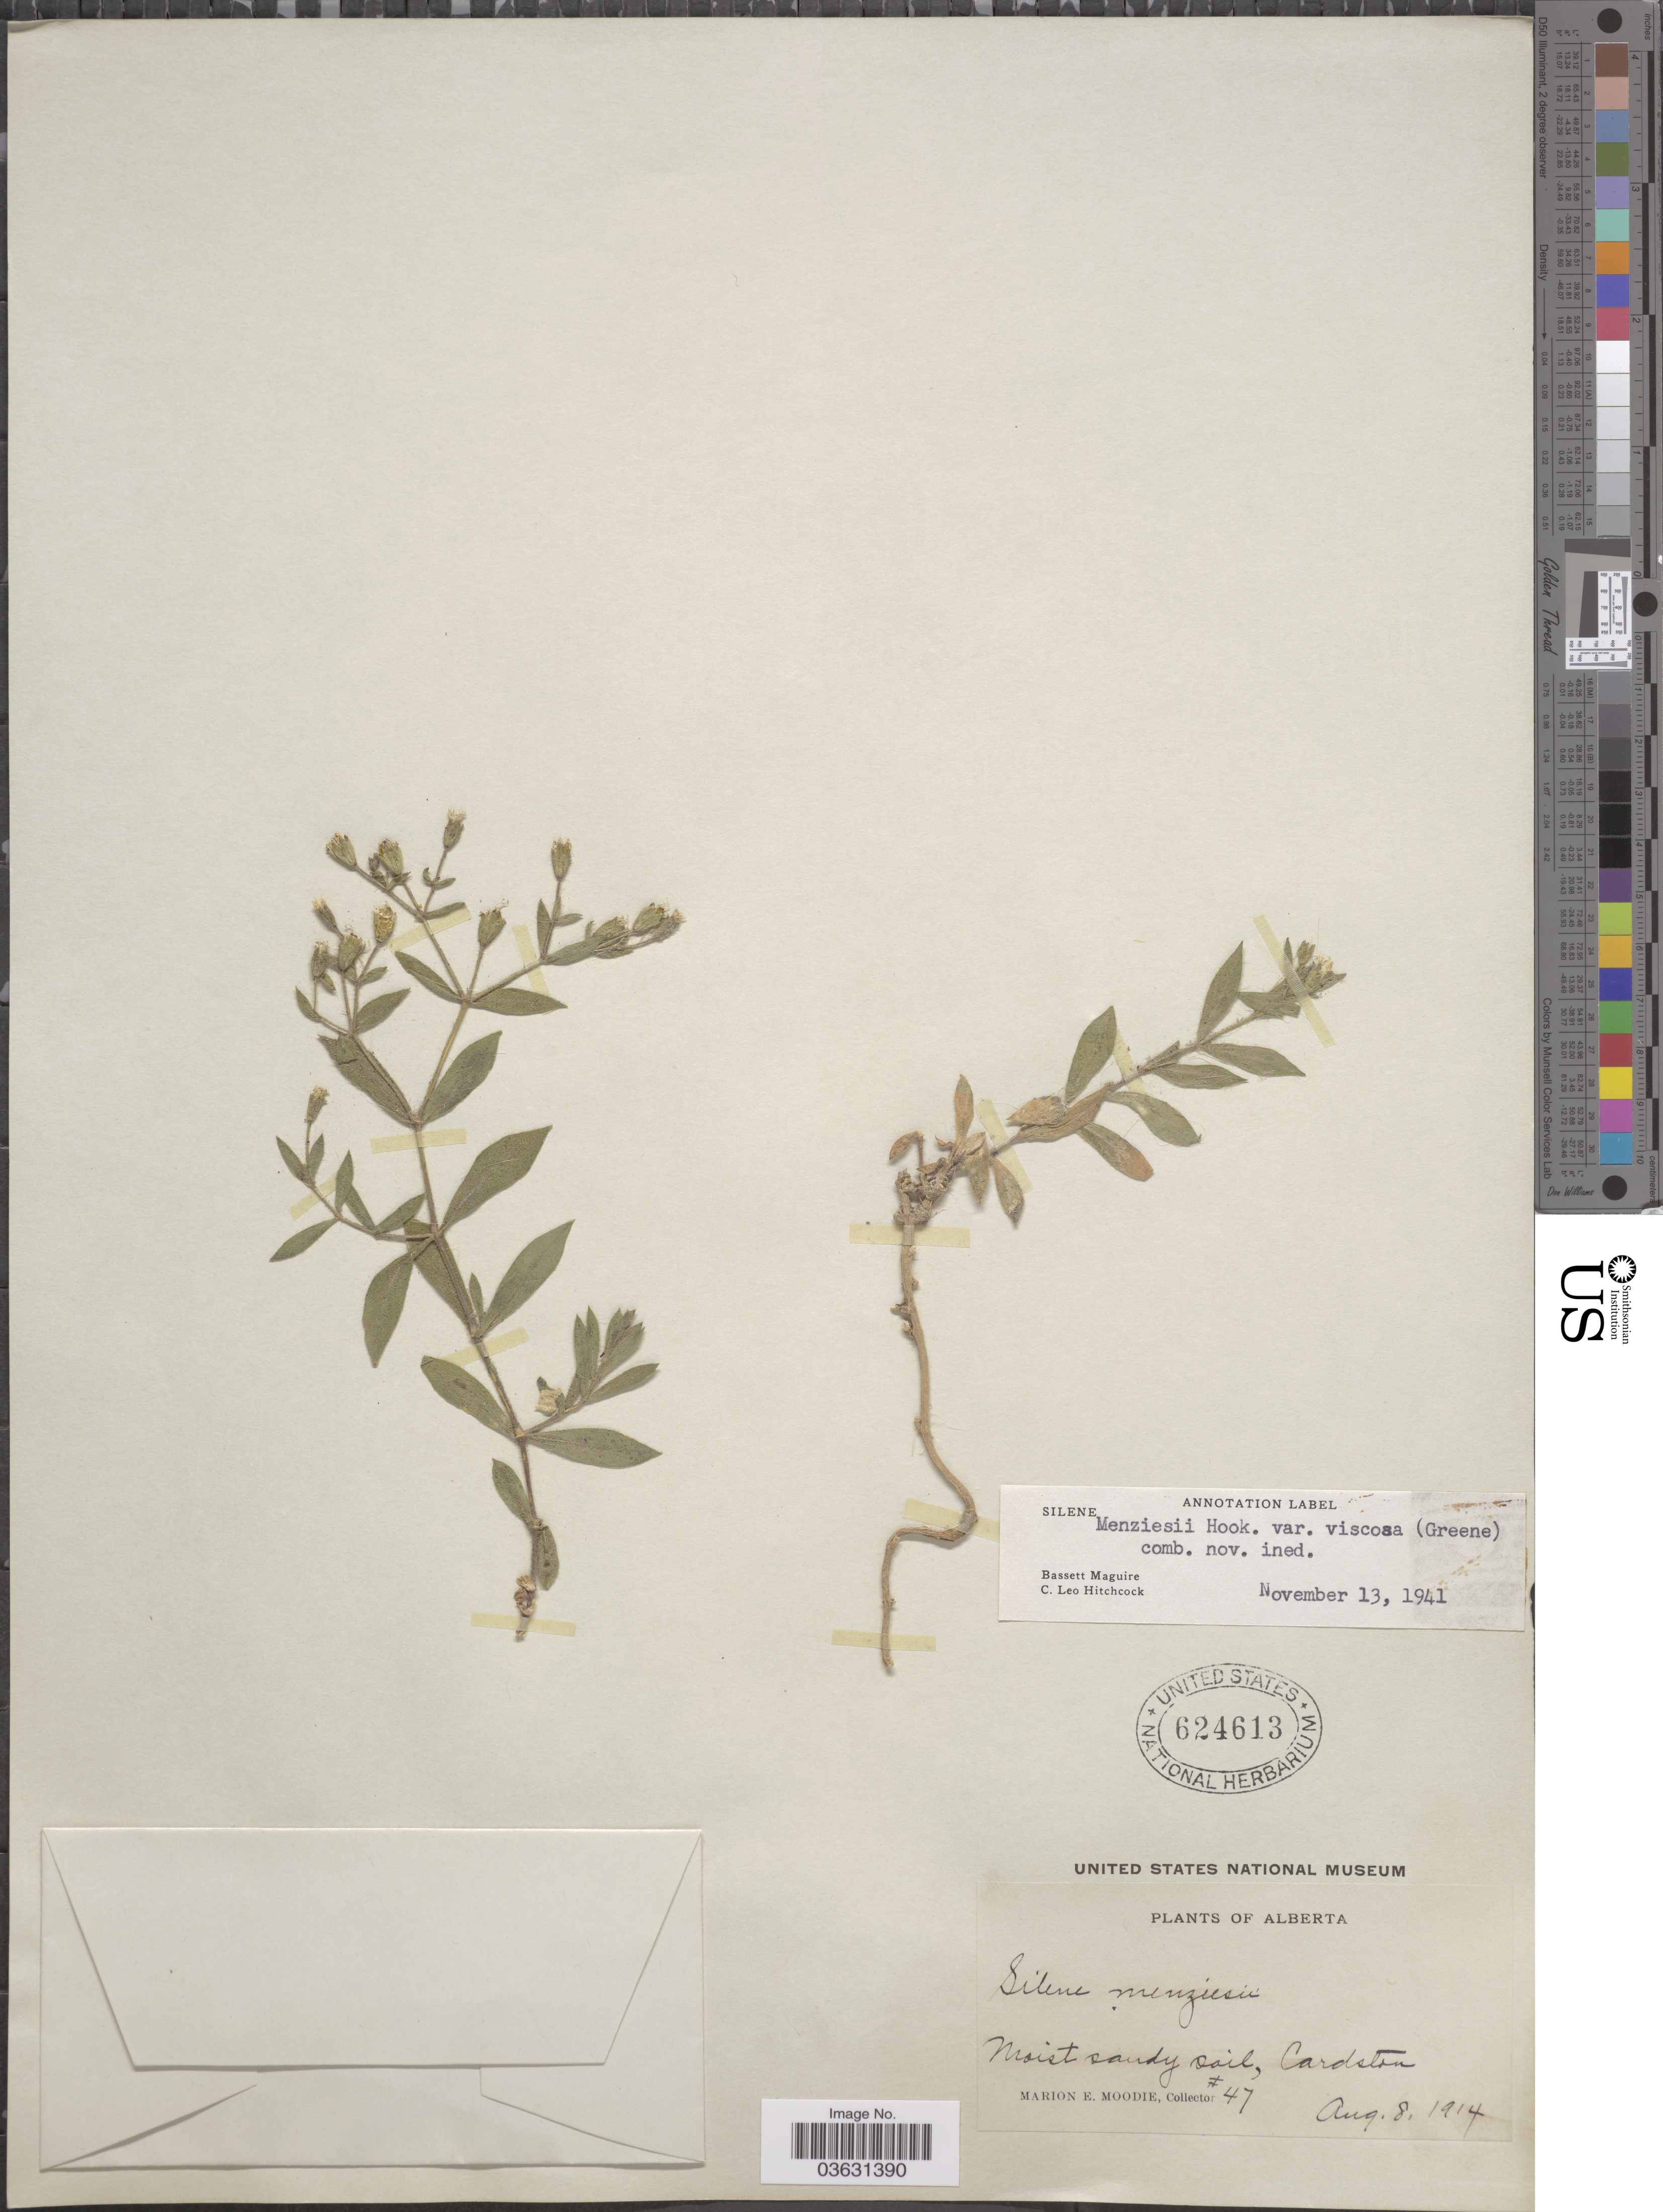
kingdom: Plantae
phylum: Tracheophyta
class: Magnoliopsida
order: Caryophyllales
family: Caryophyllaceae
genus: Silene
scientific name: Silene menziesii var. viscosa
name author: (Greene) C.L. Hitchc. & Maguire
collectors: M. E. Moodie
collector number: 47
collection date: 1914-08-08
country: Canada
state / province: Alberta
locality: Cardston.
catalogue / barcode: US 624613